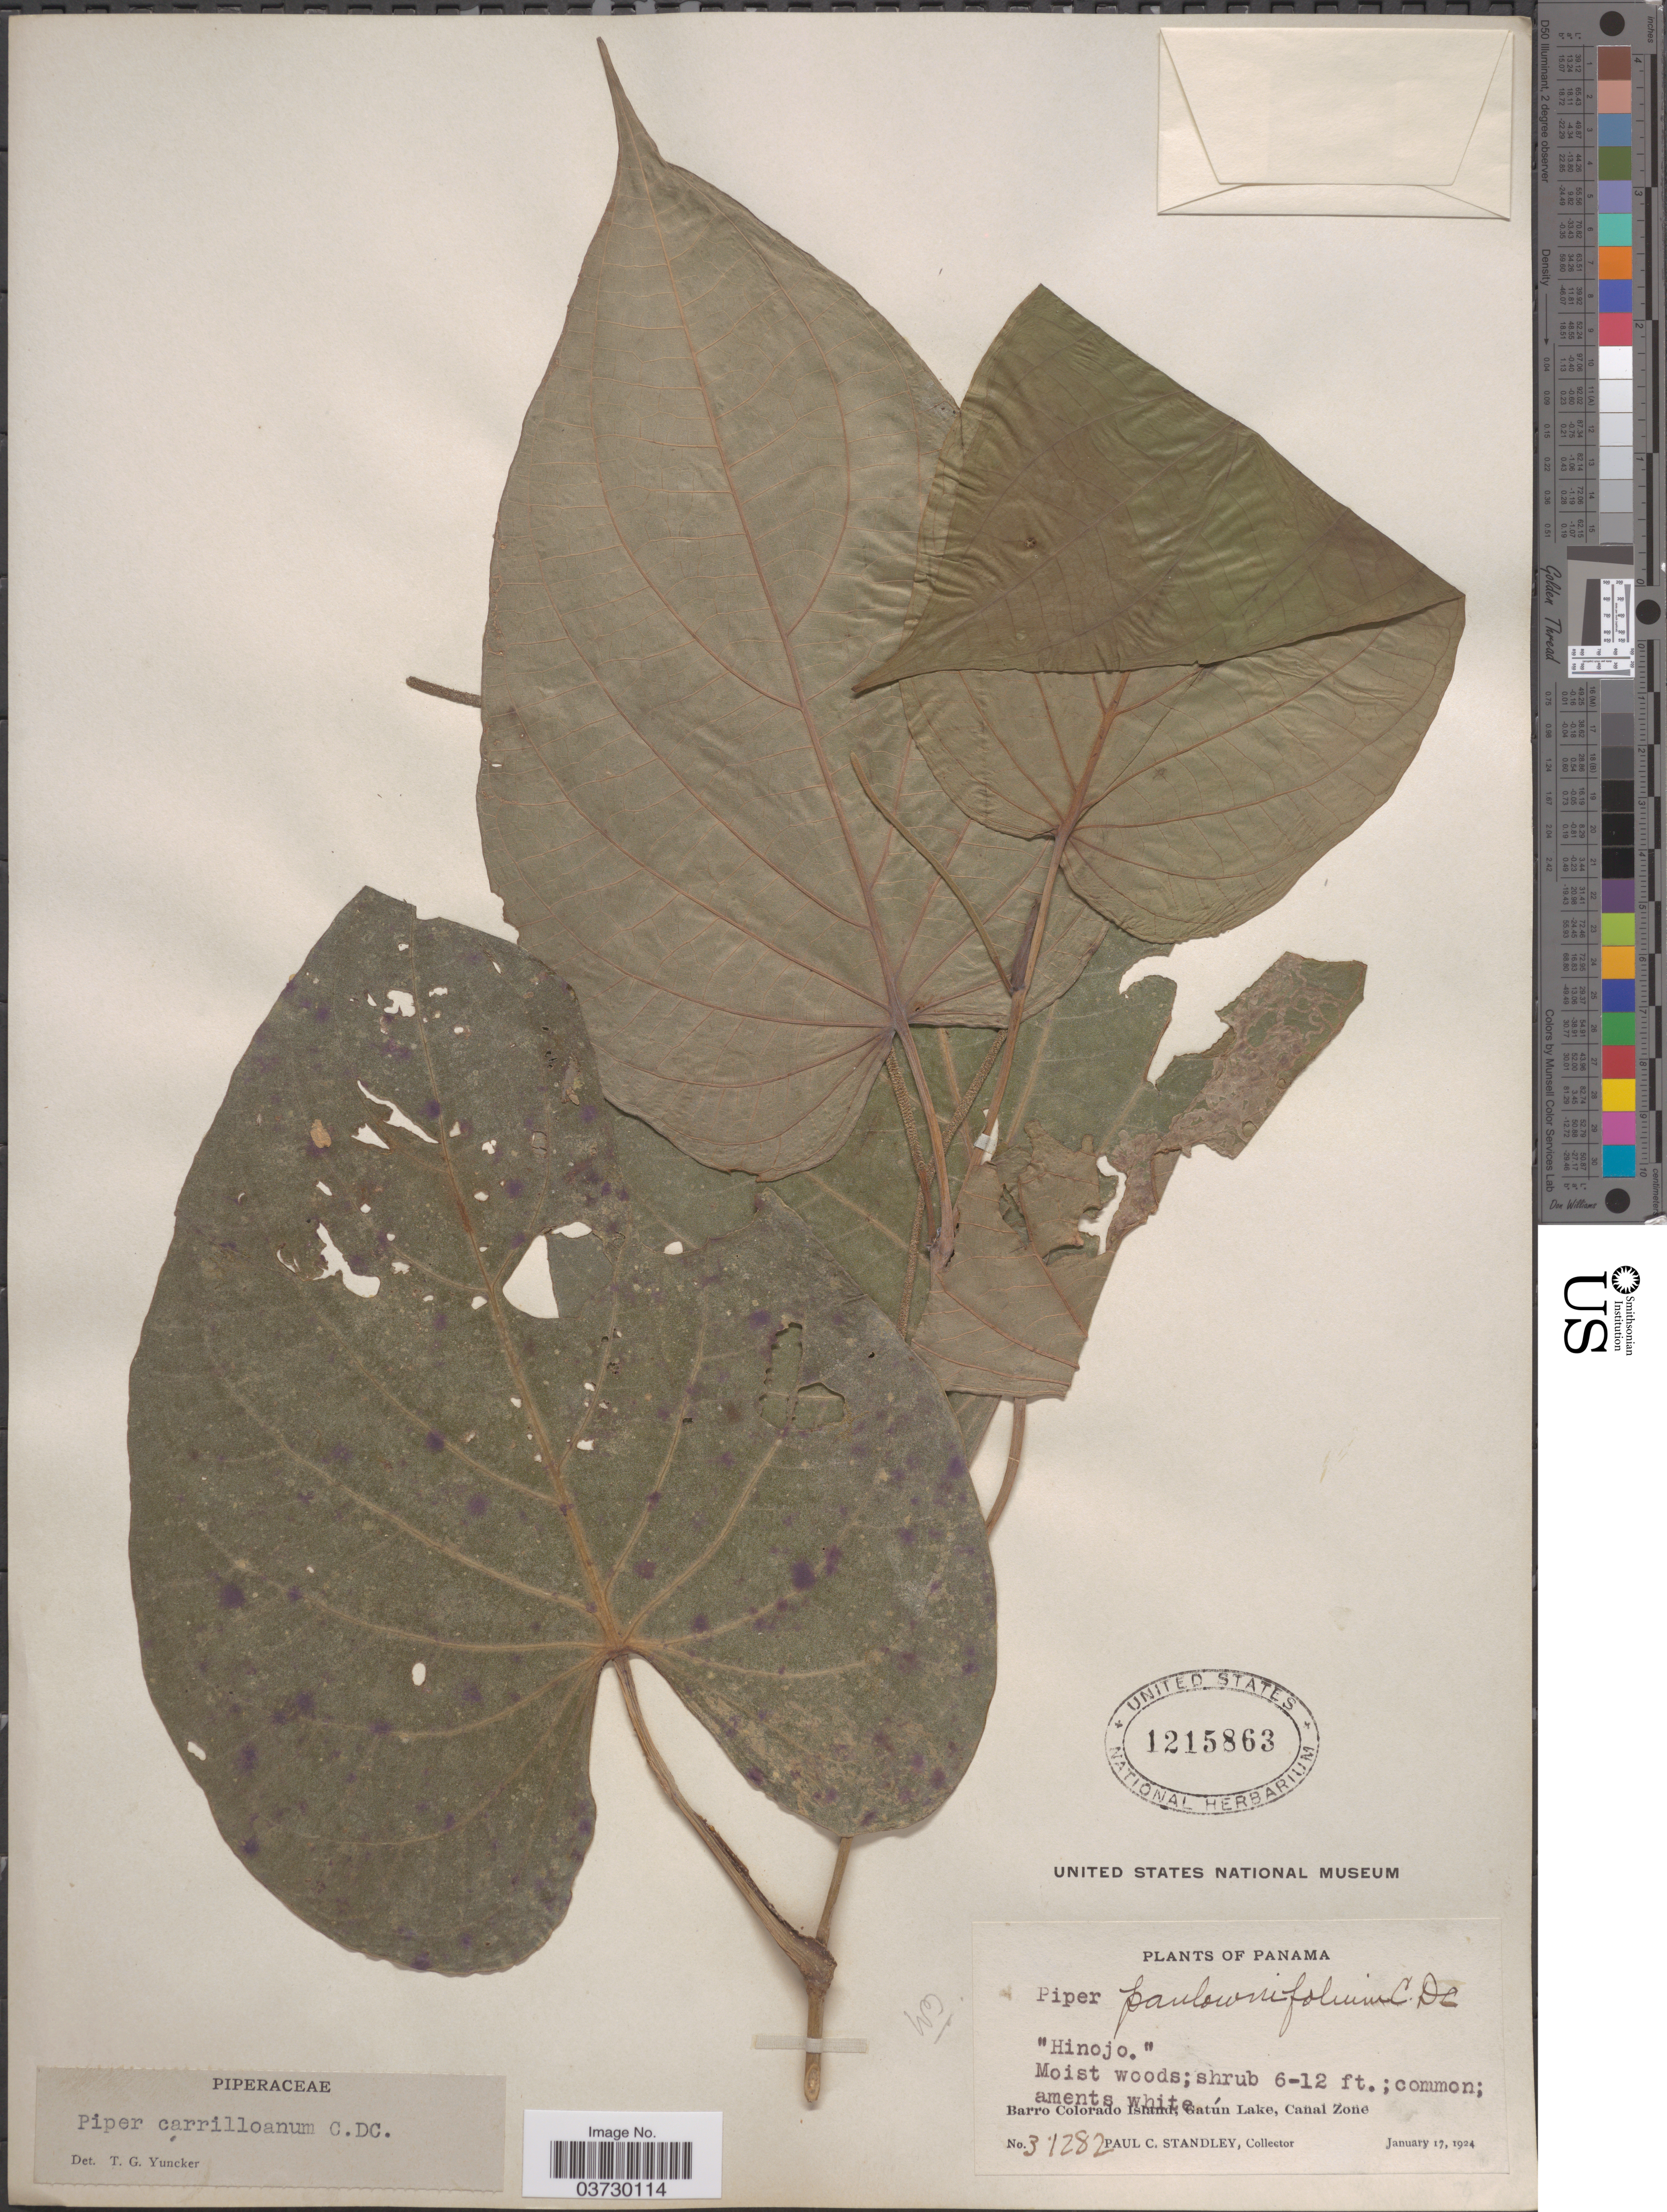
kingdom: Plantae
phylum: Tracheophyta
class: Magnoliopsida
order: Piperales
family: Piperaceae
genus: Piper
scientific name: Piper carrilloanum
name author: C. DC.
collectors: P. C. Standley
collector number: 31282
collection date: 1924-01-17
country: Panama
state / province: Panamá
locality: Barro Colorado Island, Gatún Lake, Canal Zone.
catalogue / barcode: US 1215863